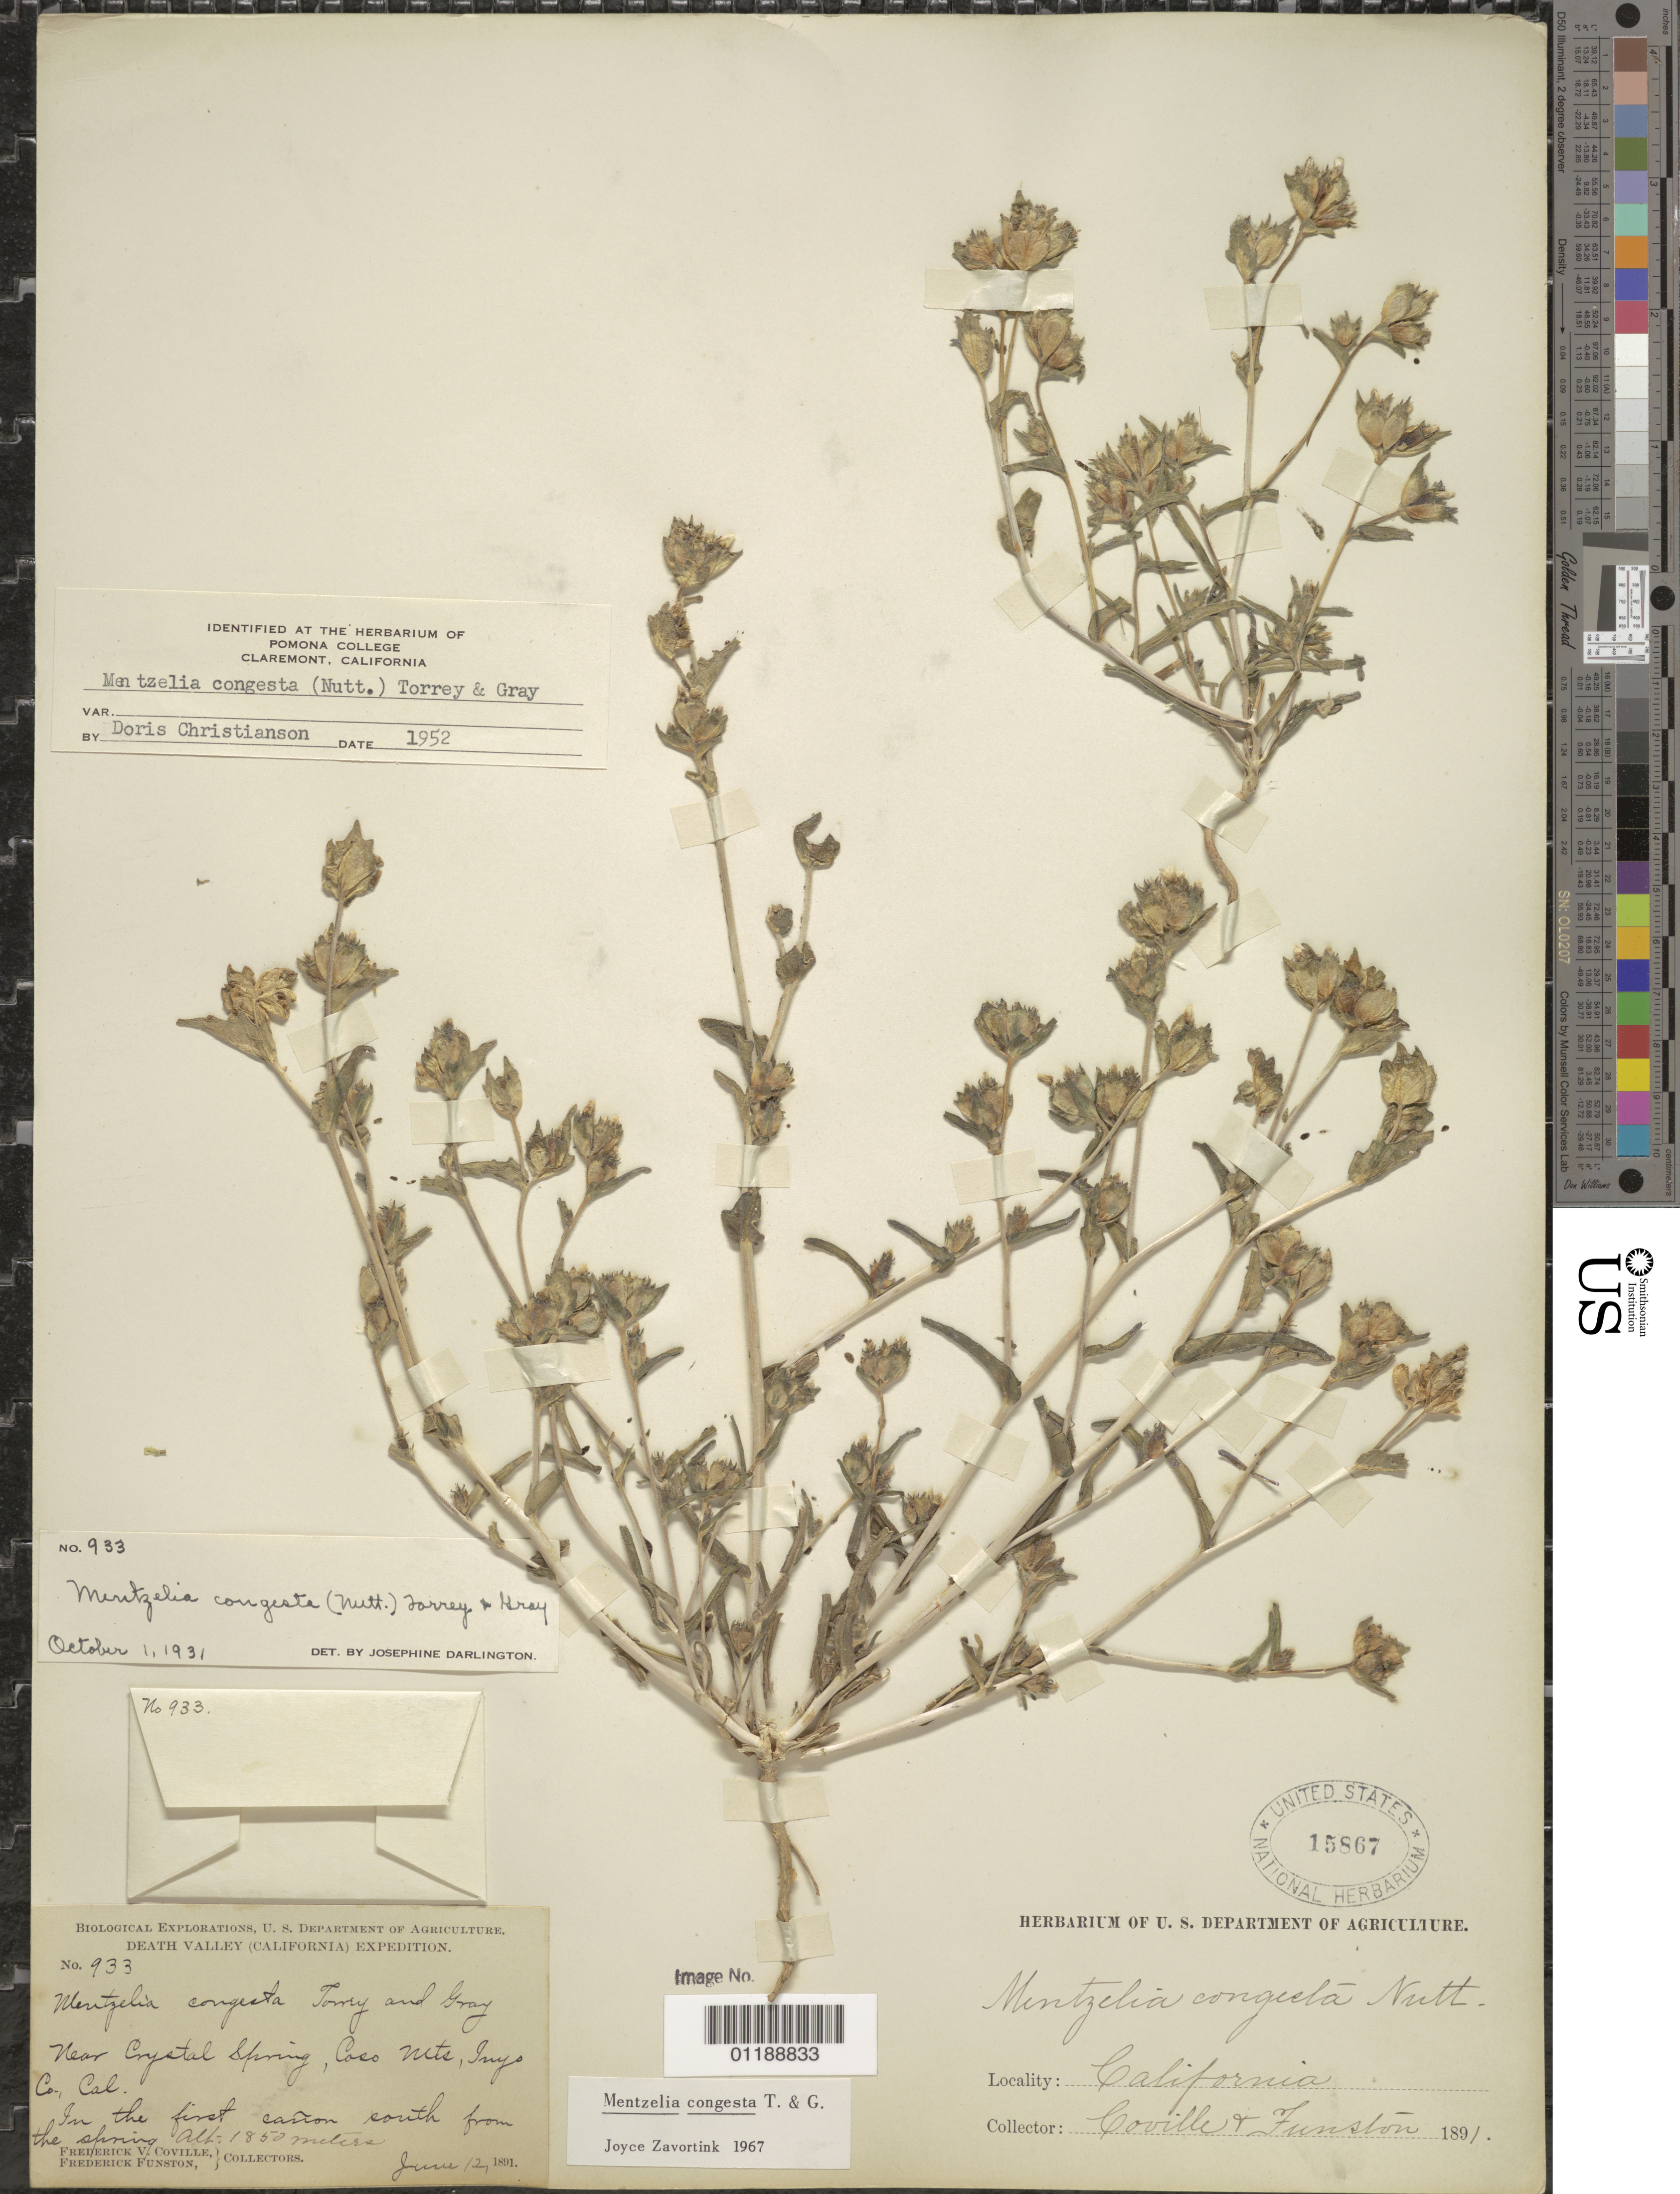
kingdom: Plantae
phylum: Tracheophyta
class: Magnoliopsida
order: Cornales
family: Loasaceae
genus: Mentzelia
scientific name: Mentzelia congesta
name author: Torr. & A. Gray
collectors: F. V. Coville & F. Funston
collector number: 933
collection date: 1891-06-12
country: United States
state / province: California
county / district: Inyo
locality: near Crystal Spring, Coso Mts. In the first canyon south from the spring.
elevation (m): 1850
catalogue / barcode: US 15867